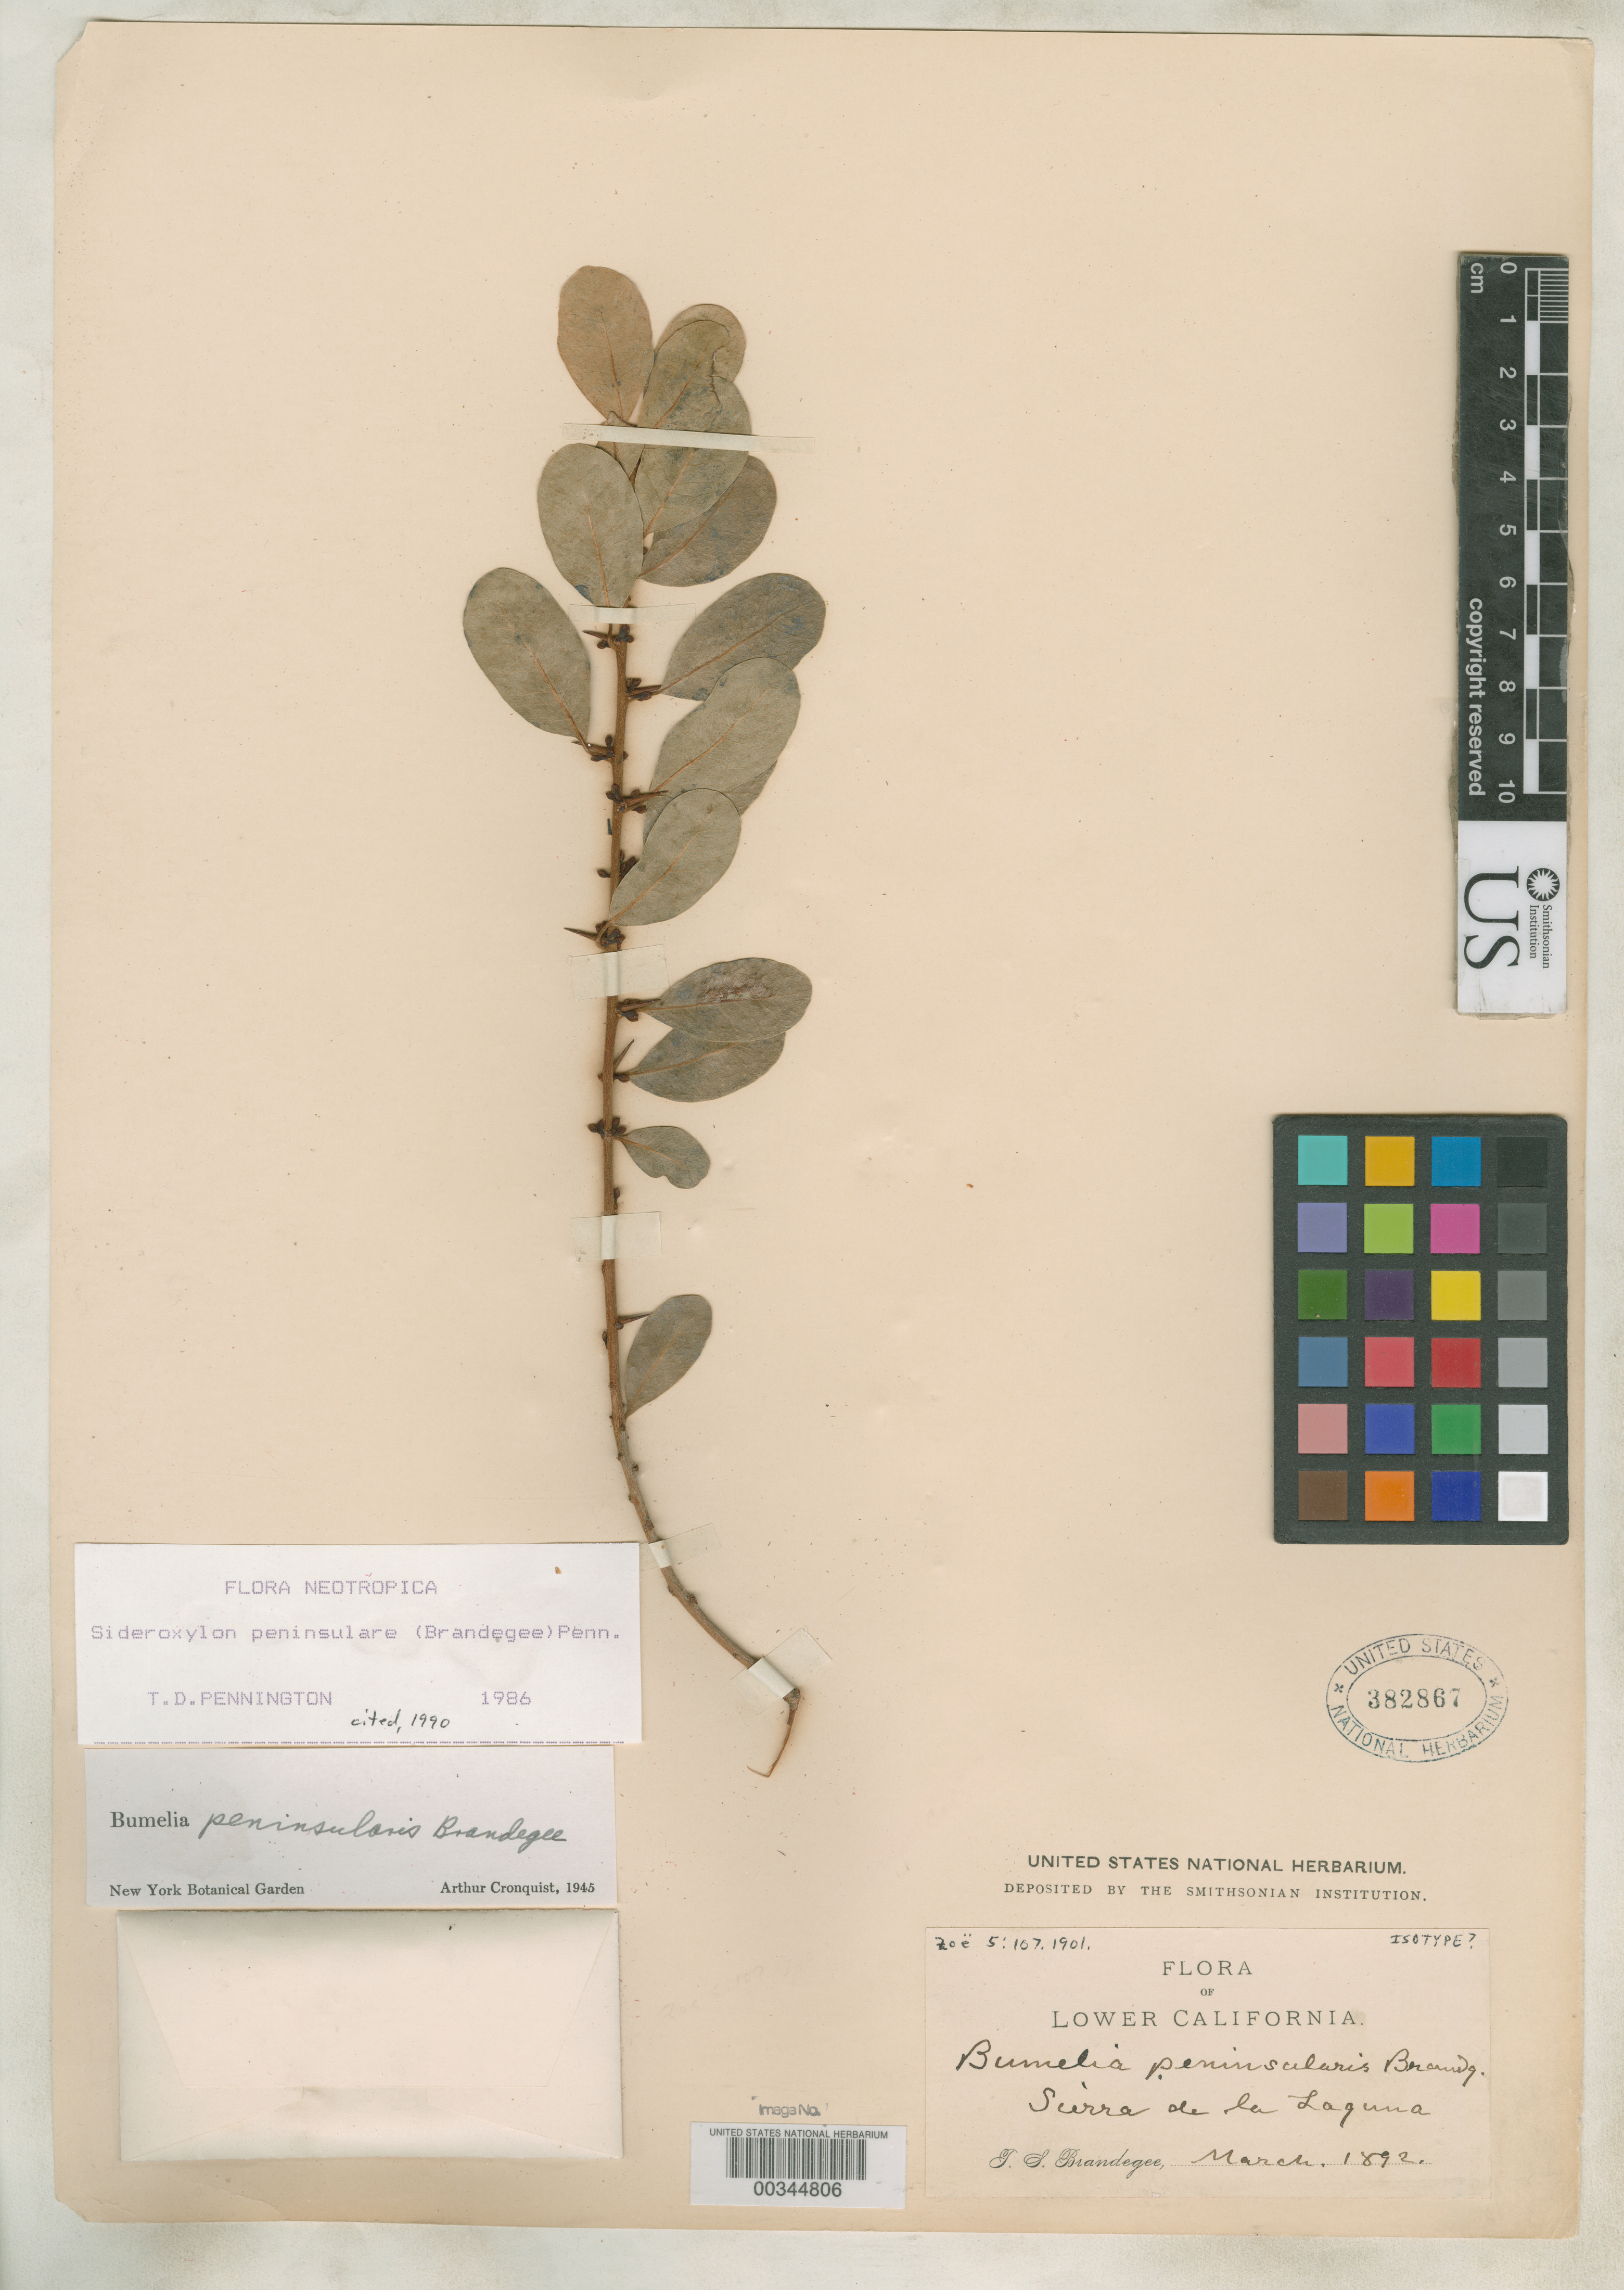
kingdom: Plantae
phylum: Tracheophyta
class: Magnoliopsida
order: Ericales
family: Sapotaceae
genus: Bumelia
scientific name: Bumelia peninsularis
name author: Brandegee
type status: Possible Isotype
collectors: T. S. Brandegee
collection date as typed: Mar 1892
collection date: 1892-03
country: Mexico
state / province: Baja California Sur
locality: Sierra de la Laguna.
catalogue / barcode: US 382867